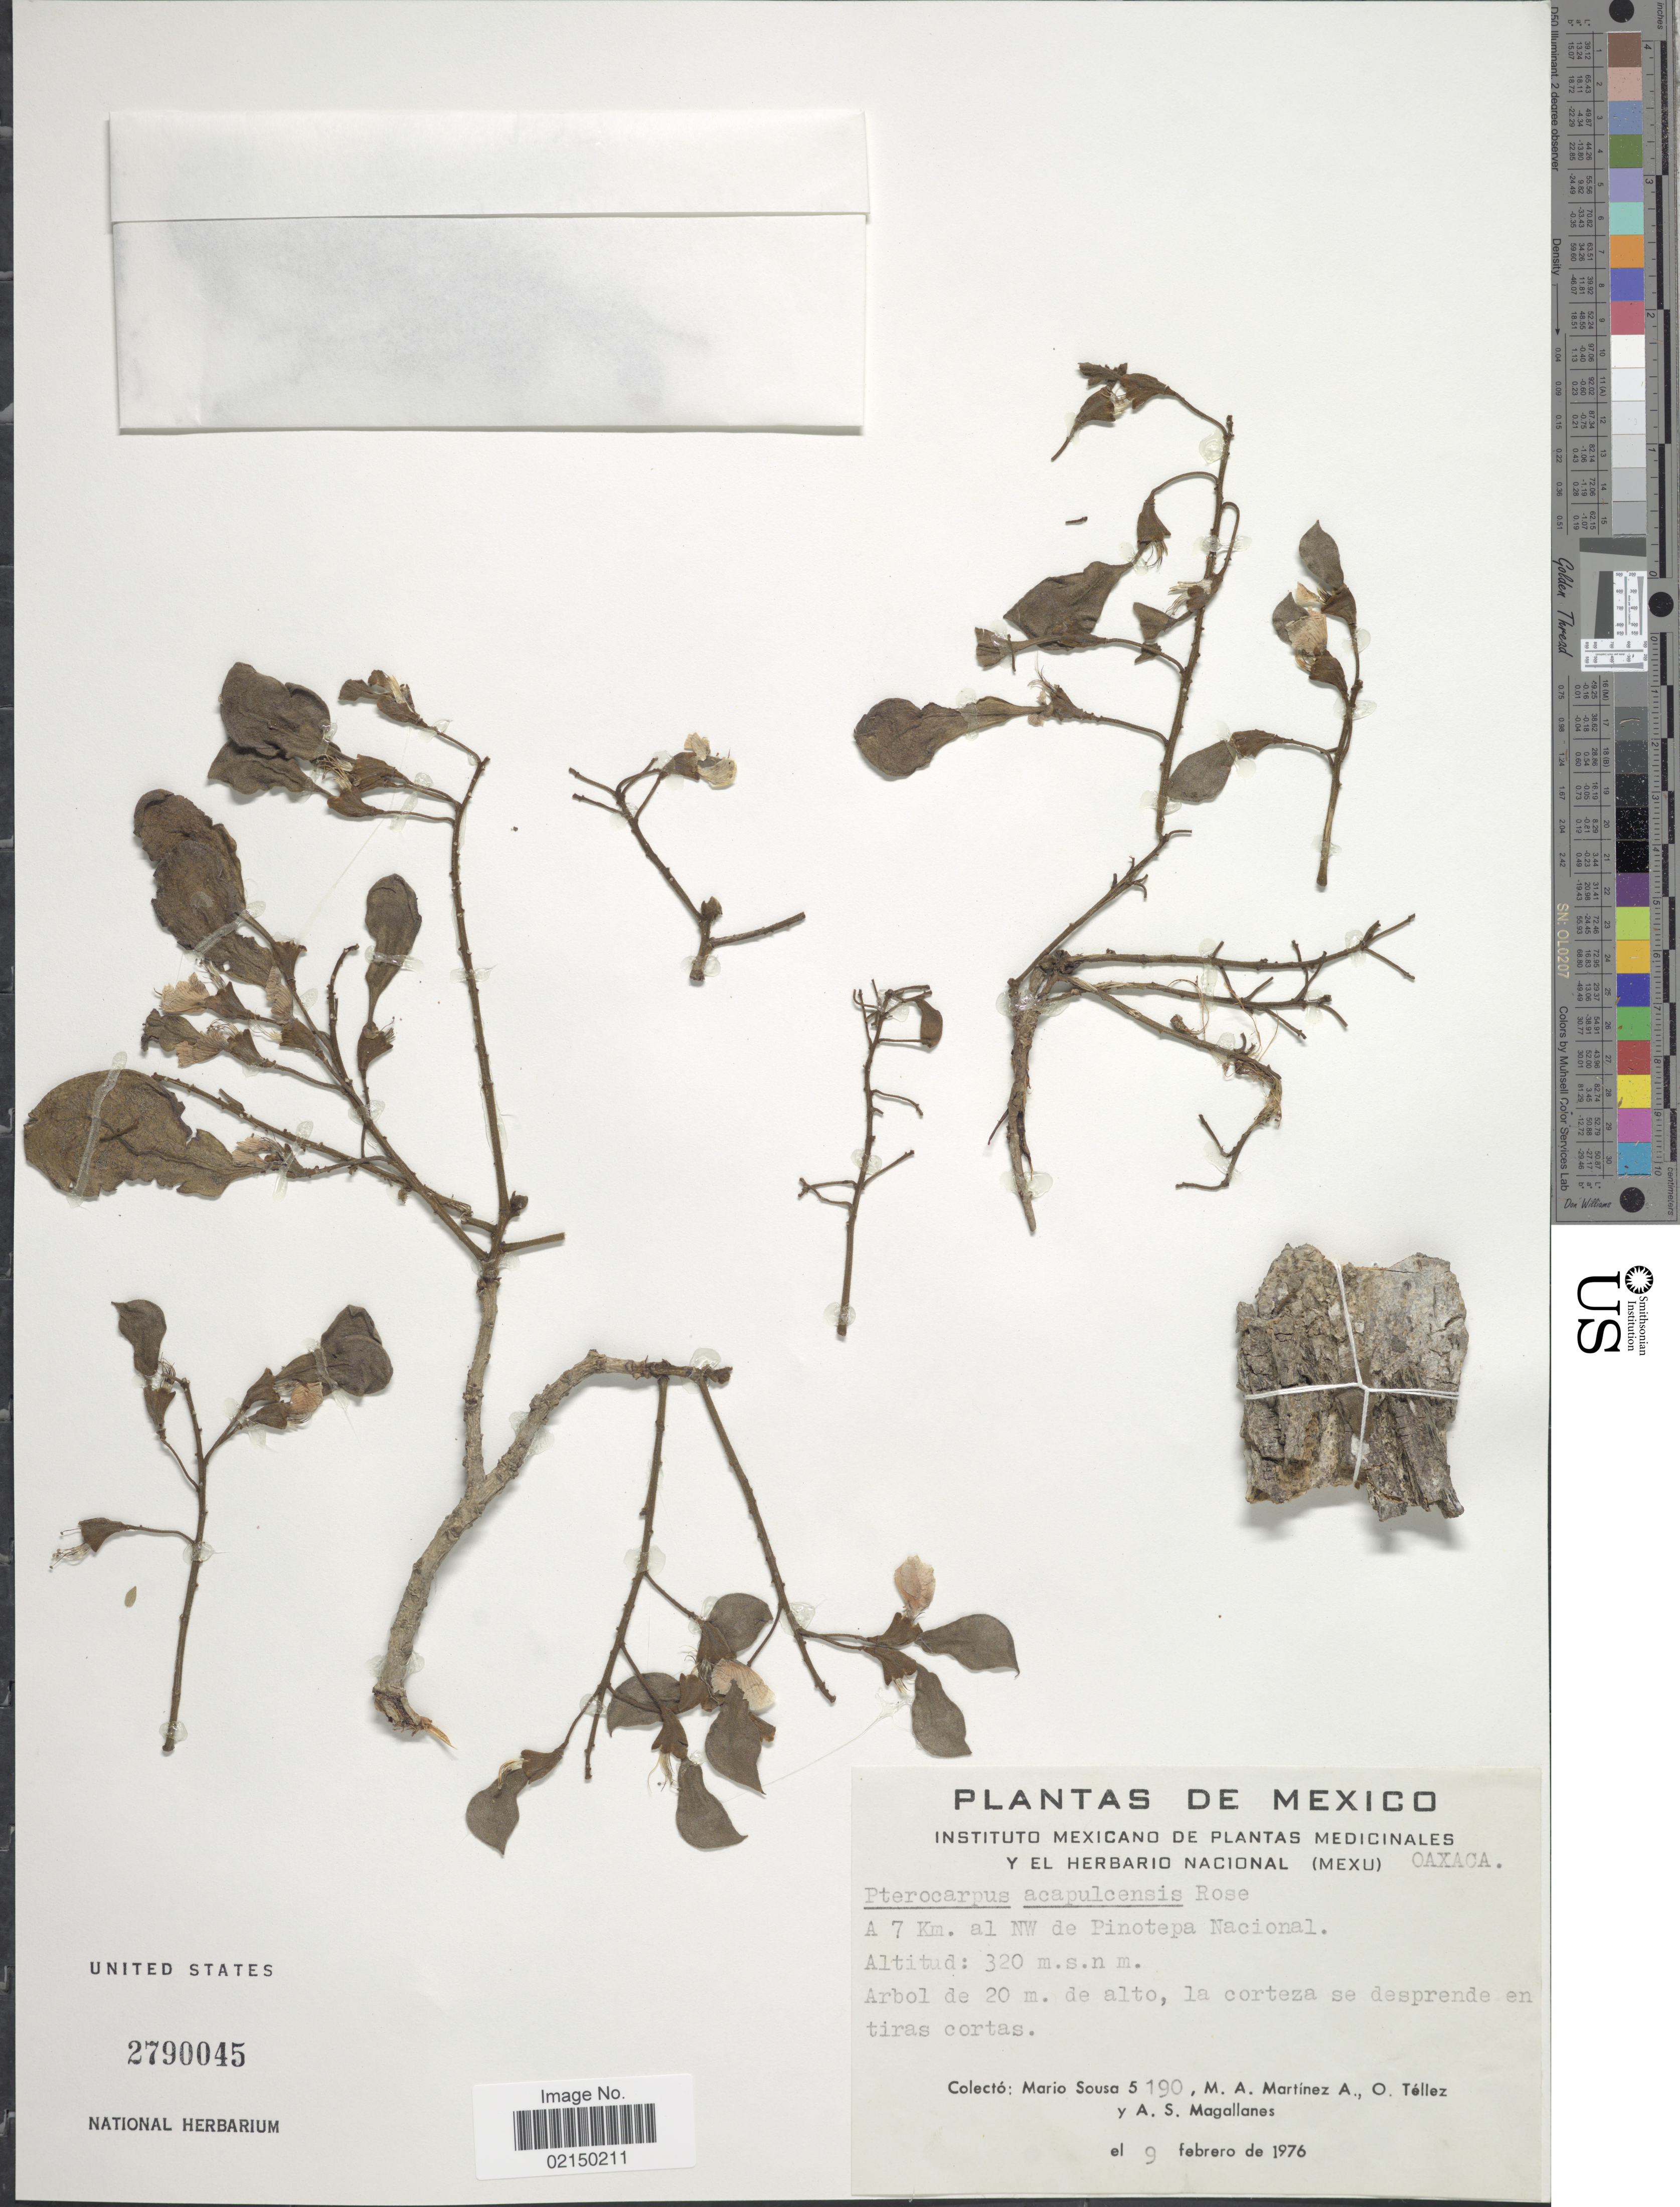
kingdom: Plantae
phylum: Tracheophyta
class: Magnoliopsida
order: Fabales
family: Fabaceae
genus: Pterocarpus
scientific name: Pterocarpus acapulcensis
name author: Rose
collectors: M. Sousa S., M. A. Martínez Alfaro, O. Tellez & A. Magallanes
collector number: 5190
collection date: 1976-02-09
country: Mexico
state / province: Oaxaca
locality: A 7 km. al NW de Pinotepa Nacional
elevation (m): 320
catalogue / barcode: US 2790045